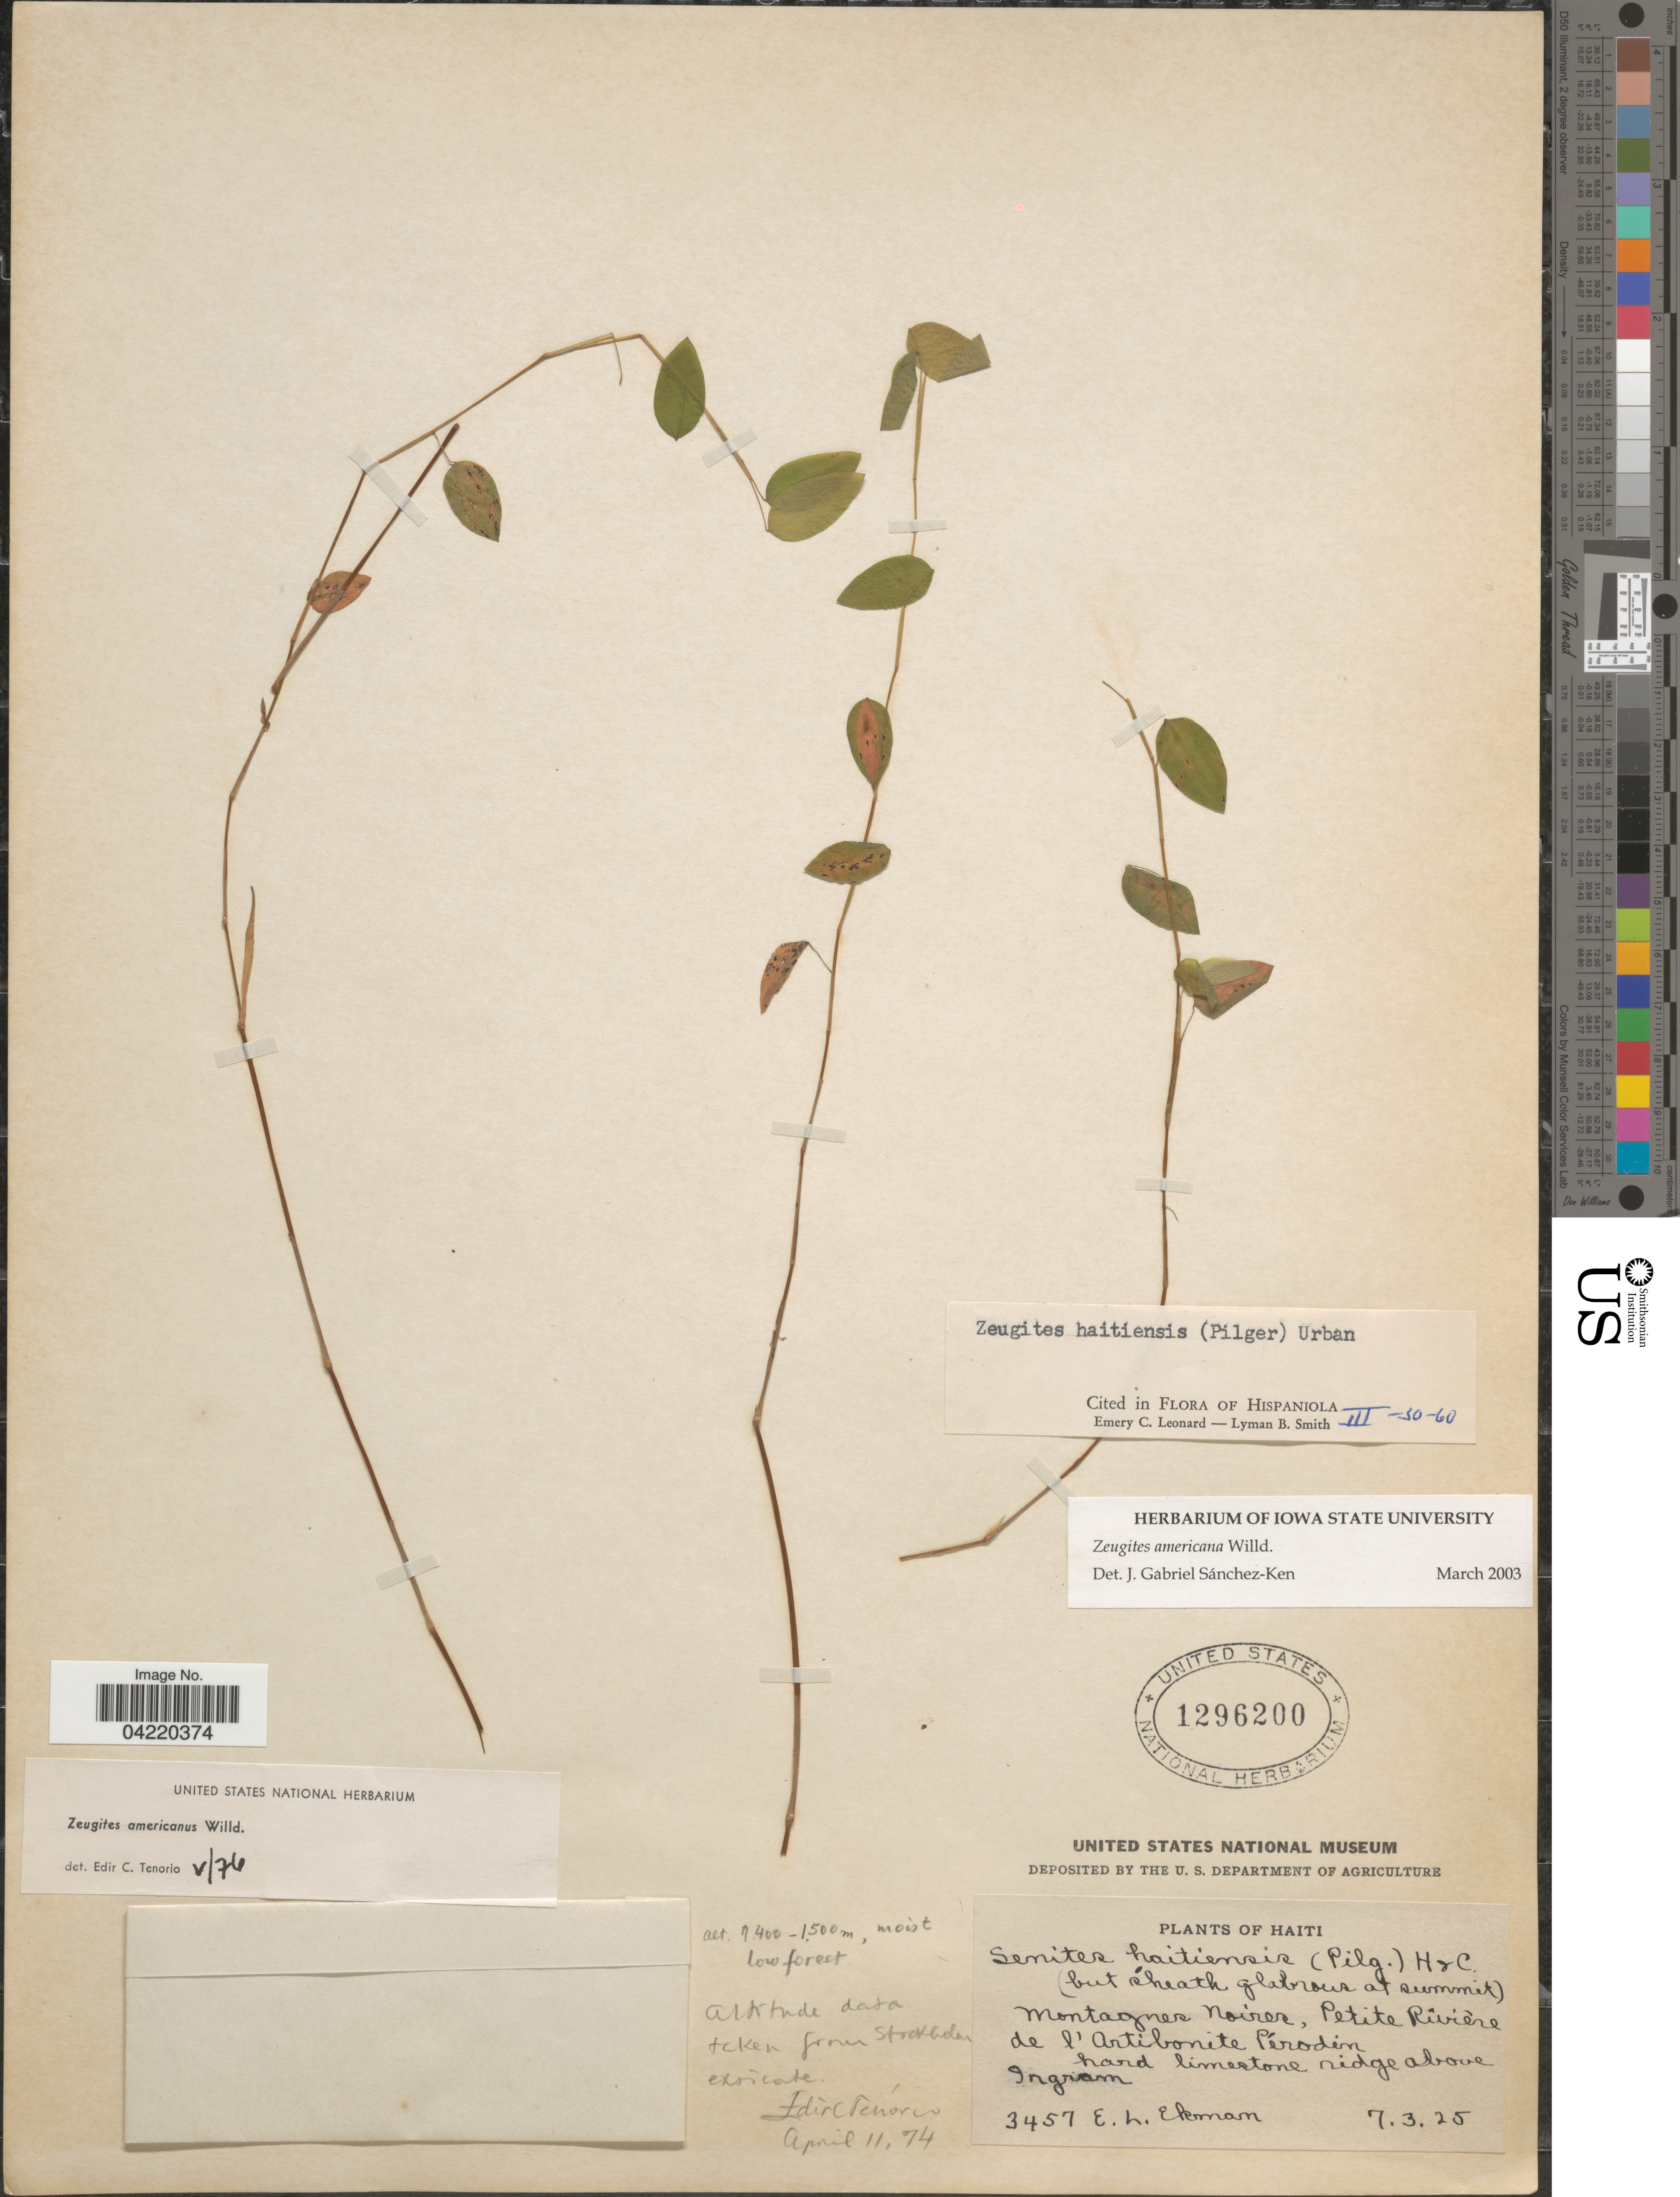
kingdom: Plantae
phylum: Tracheophyta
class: Liliopsida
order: Poales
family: Poaceae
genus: Zeugites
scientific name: Zeugites americanus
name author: Willd.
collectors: E. L. Ekman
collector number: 3457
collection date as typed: Transcribed d/m/y: 7/3/25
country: Haiti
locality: Montagnes Noires, Petite Rivière de l'Artibonite Pérodin, hard limestone ridge above Ingram.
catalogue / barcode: US 1296200